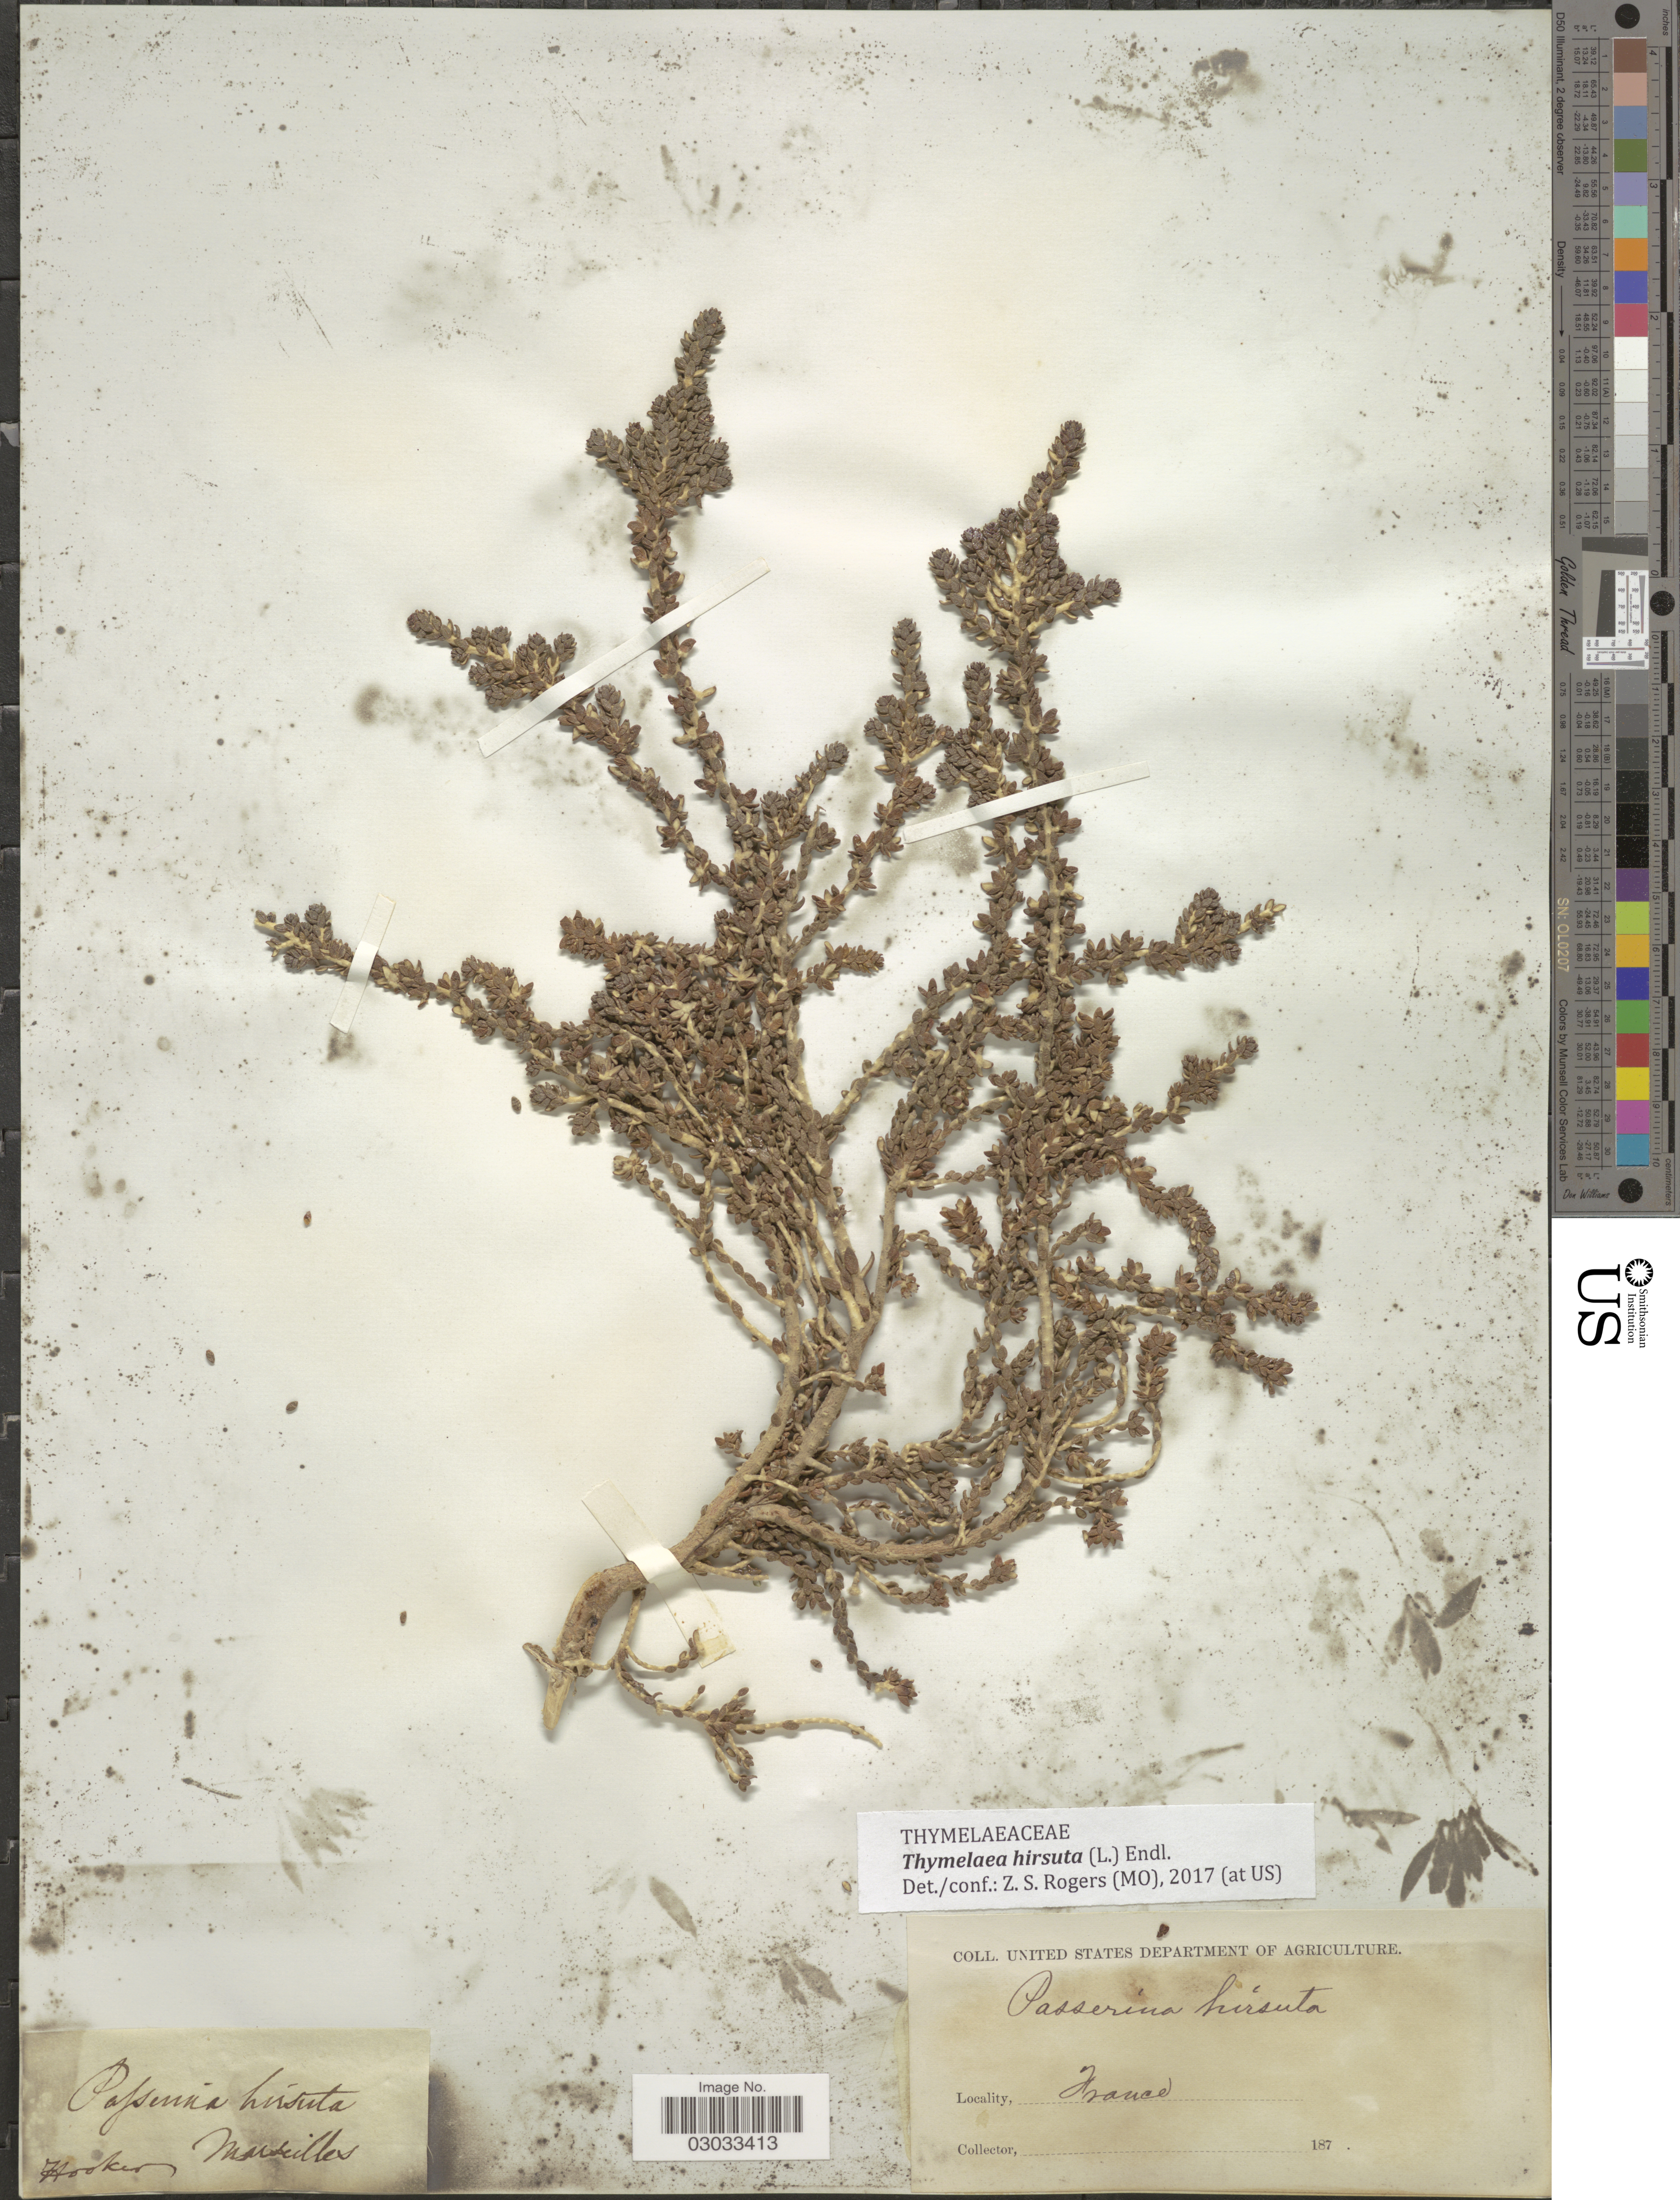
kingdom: Plantae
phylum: Tracheophyta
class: Magnoliopsida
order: Malvales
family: Thymelaeaceae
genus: Thymelaea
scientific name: Thymelaea hirsuta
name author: (L.) Endl.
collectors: -. Hooker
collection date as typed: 187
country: France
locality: Marseilles.